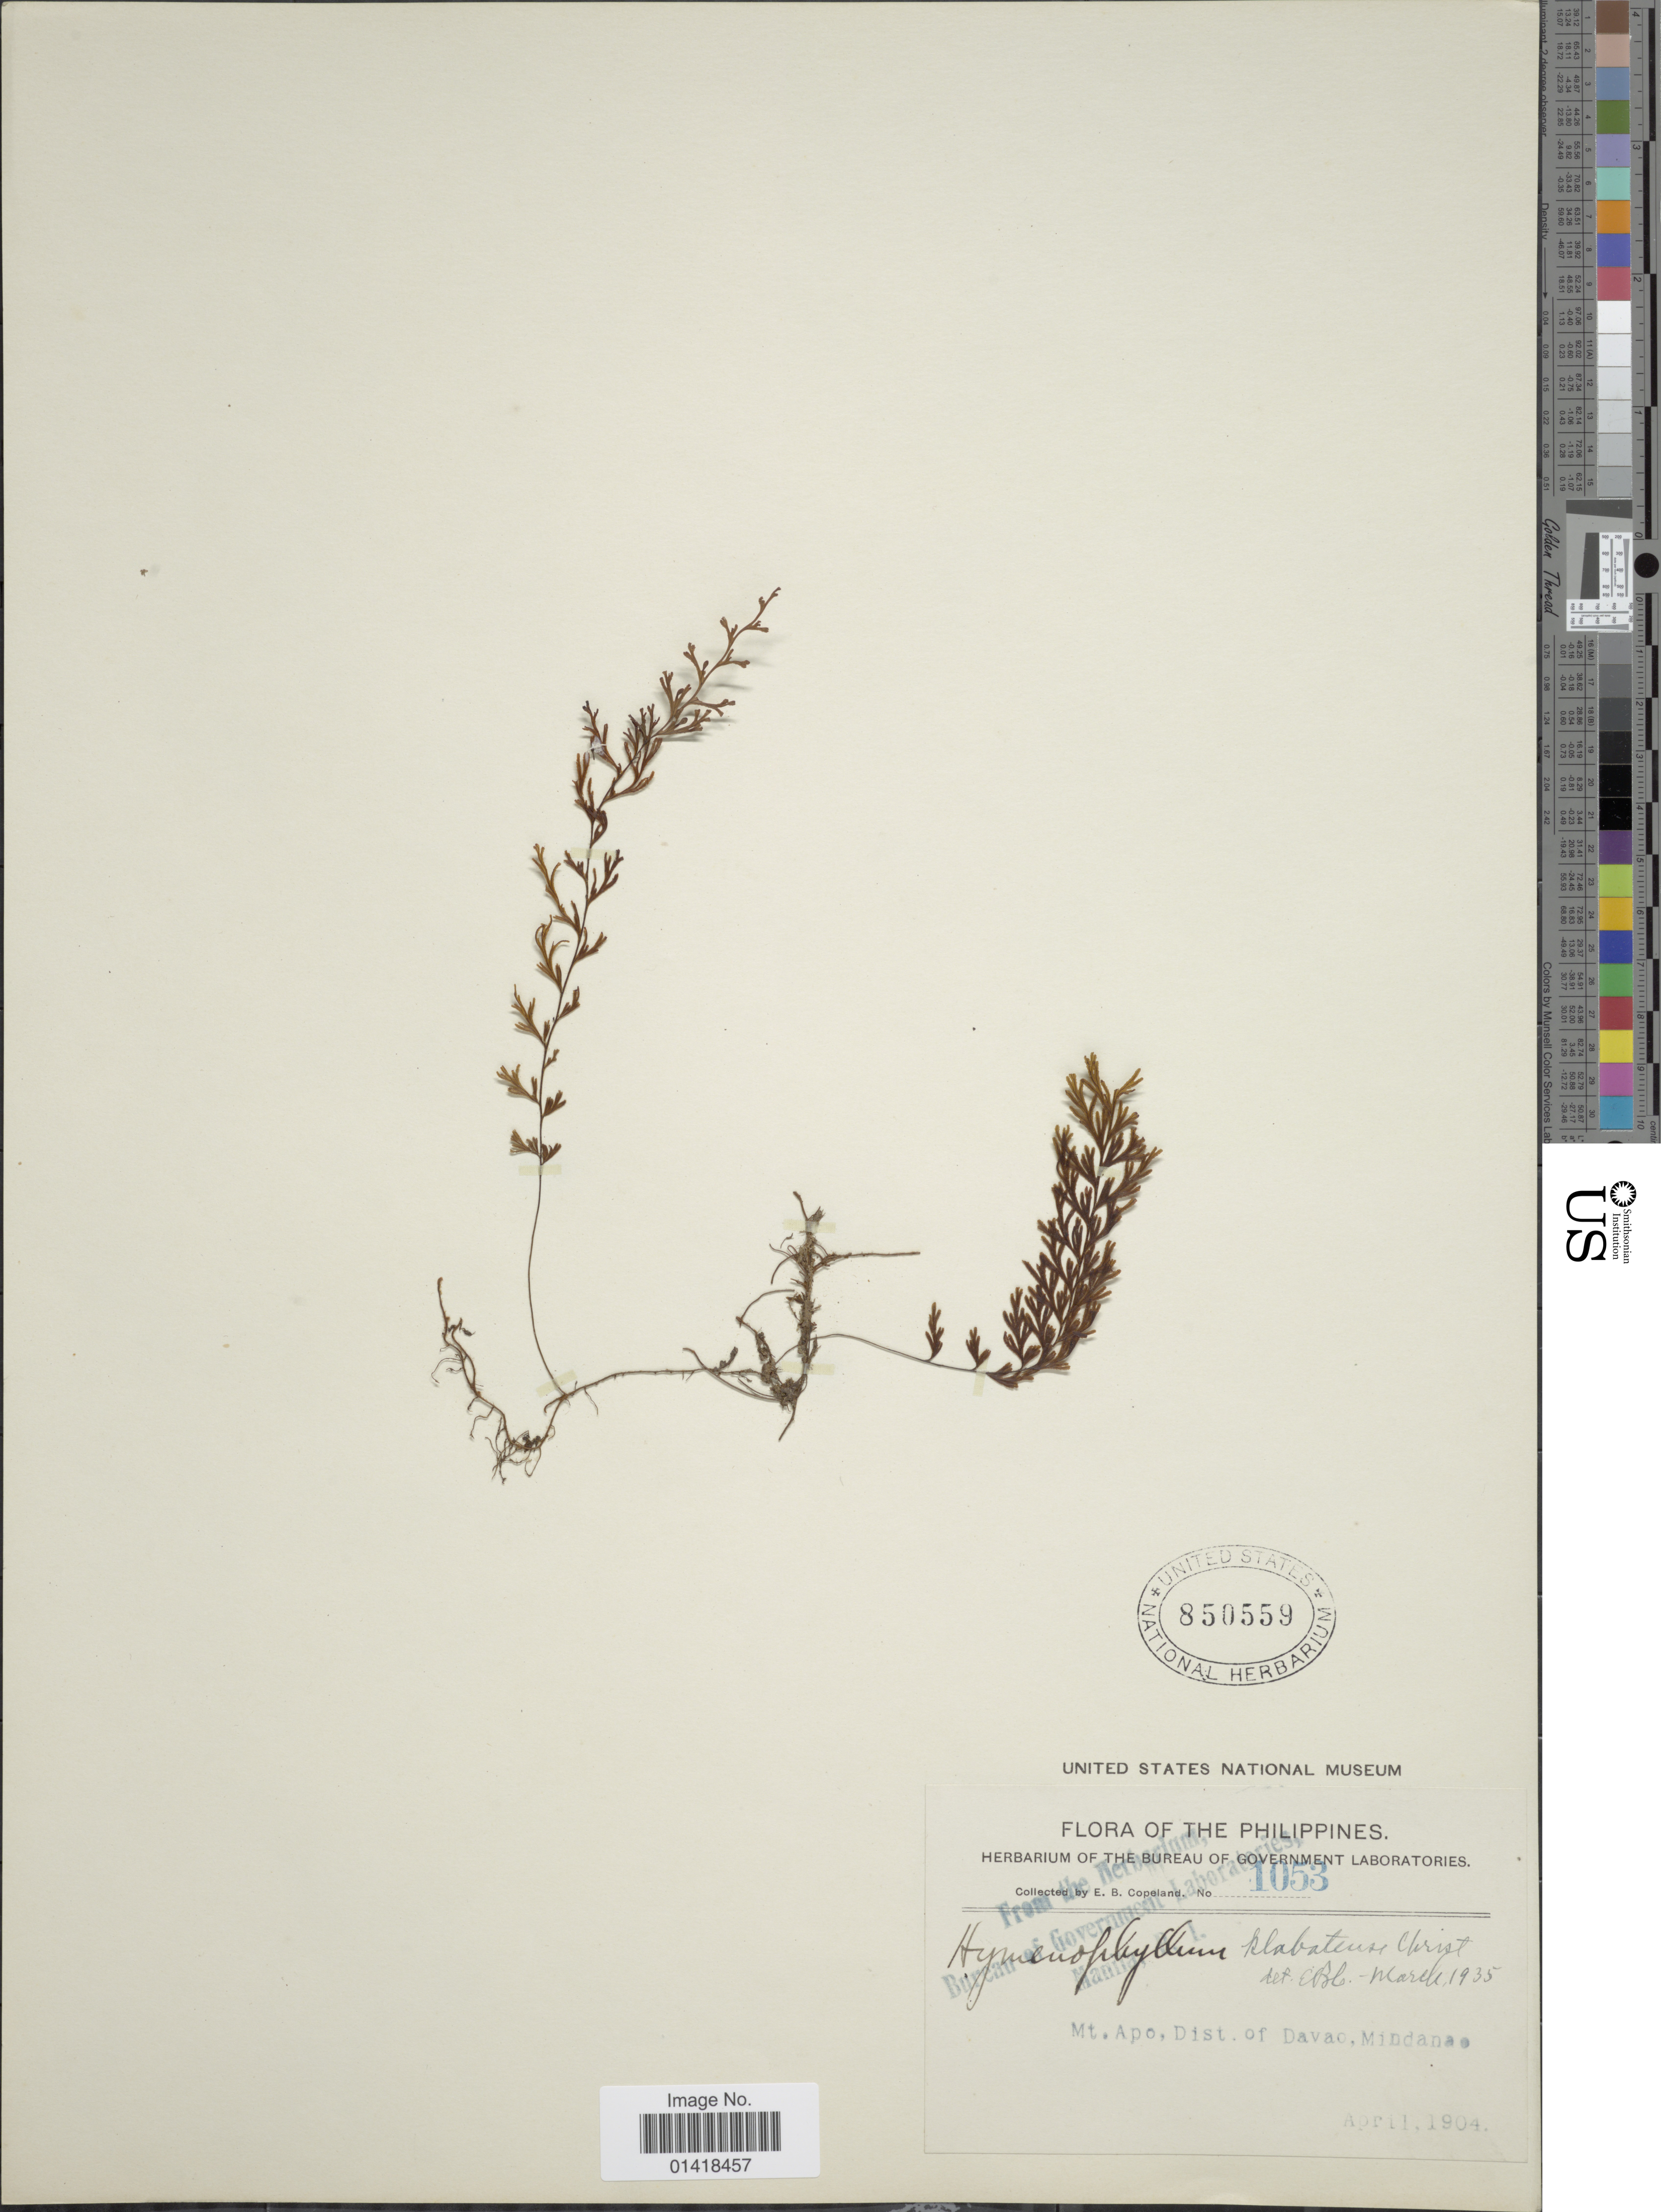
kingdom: Plantae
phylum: Tracheophyta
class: Polypodiopsida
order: Hymenophyllales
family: Hymenophyllaceae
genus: Hymenophyllum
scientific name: Hymenophyllum klabatense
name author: Ching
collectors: E. B. Copeland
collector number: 1053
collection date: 1904-04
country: Philippines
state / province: Davao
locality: The Philippines. Mt. Apo, Distr. of Davao, Mindanao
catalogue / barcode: US 850559